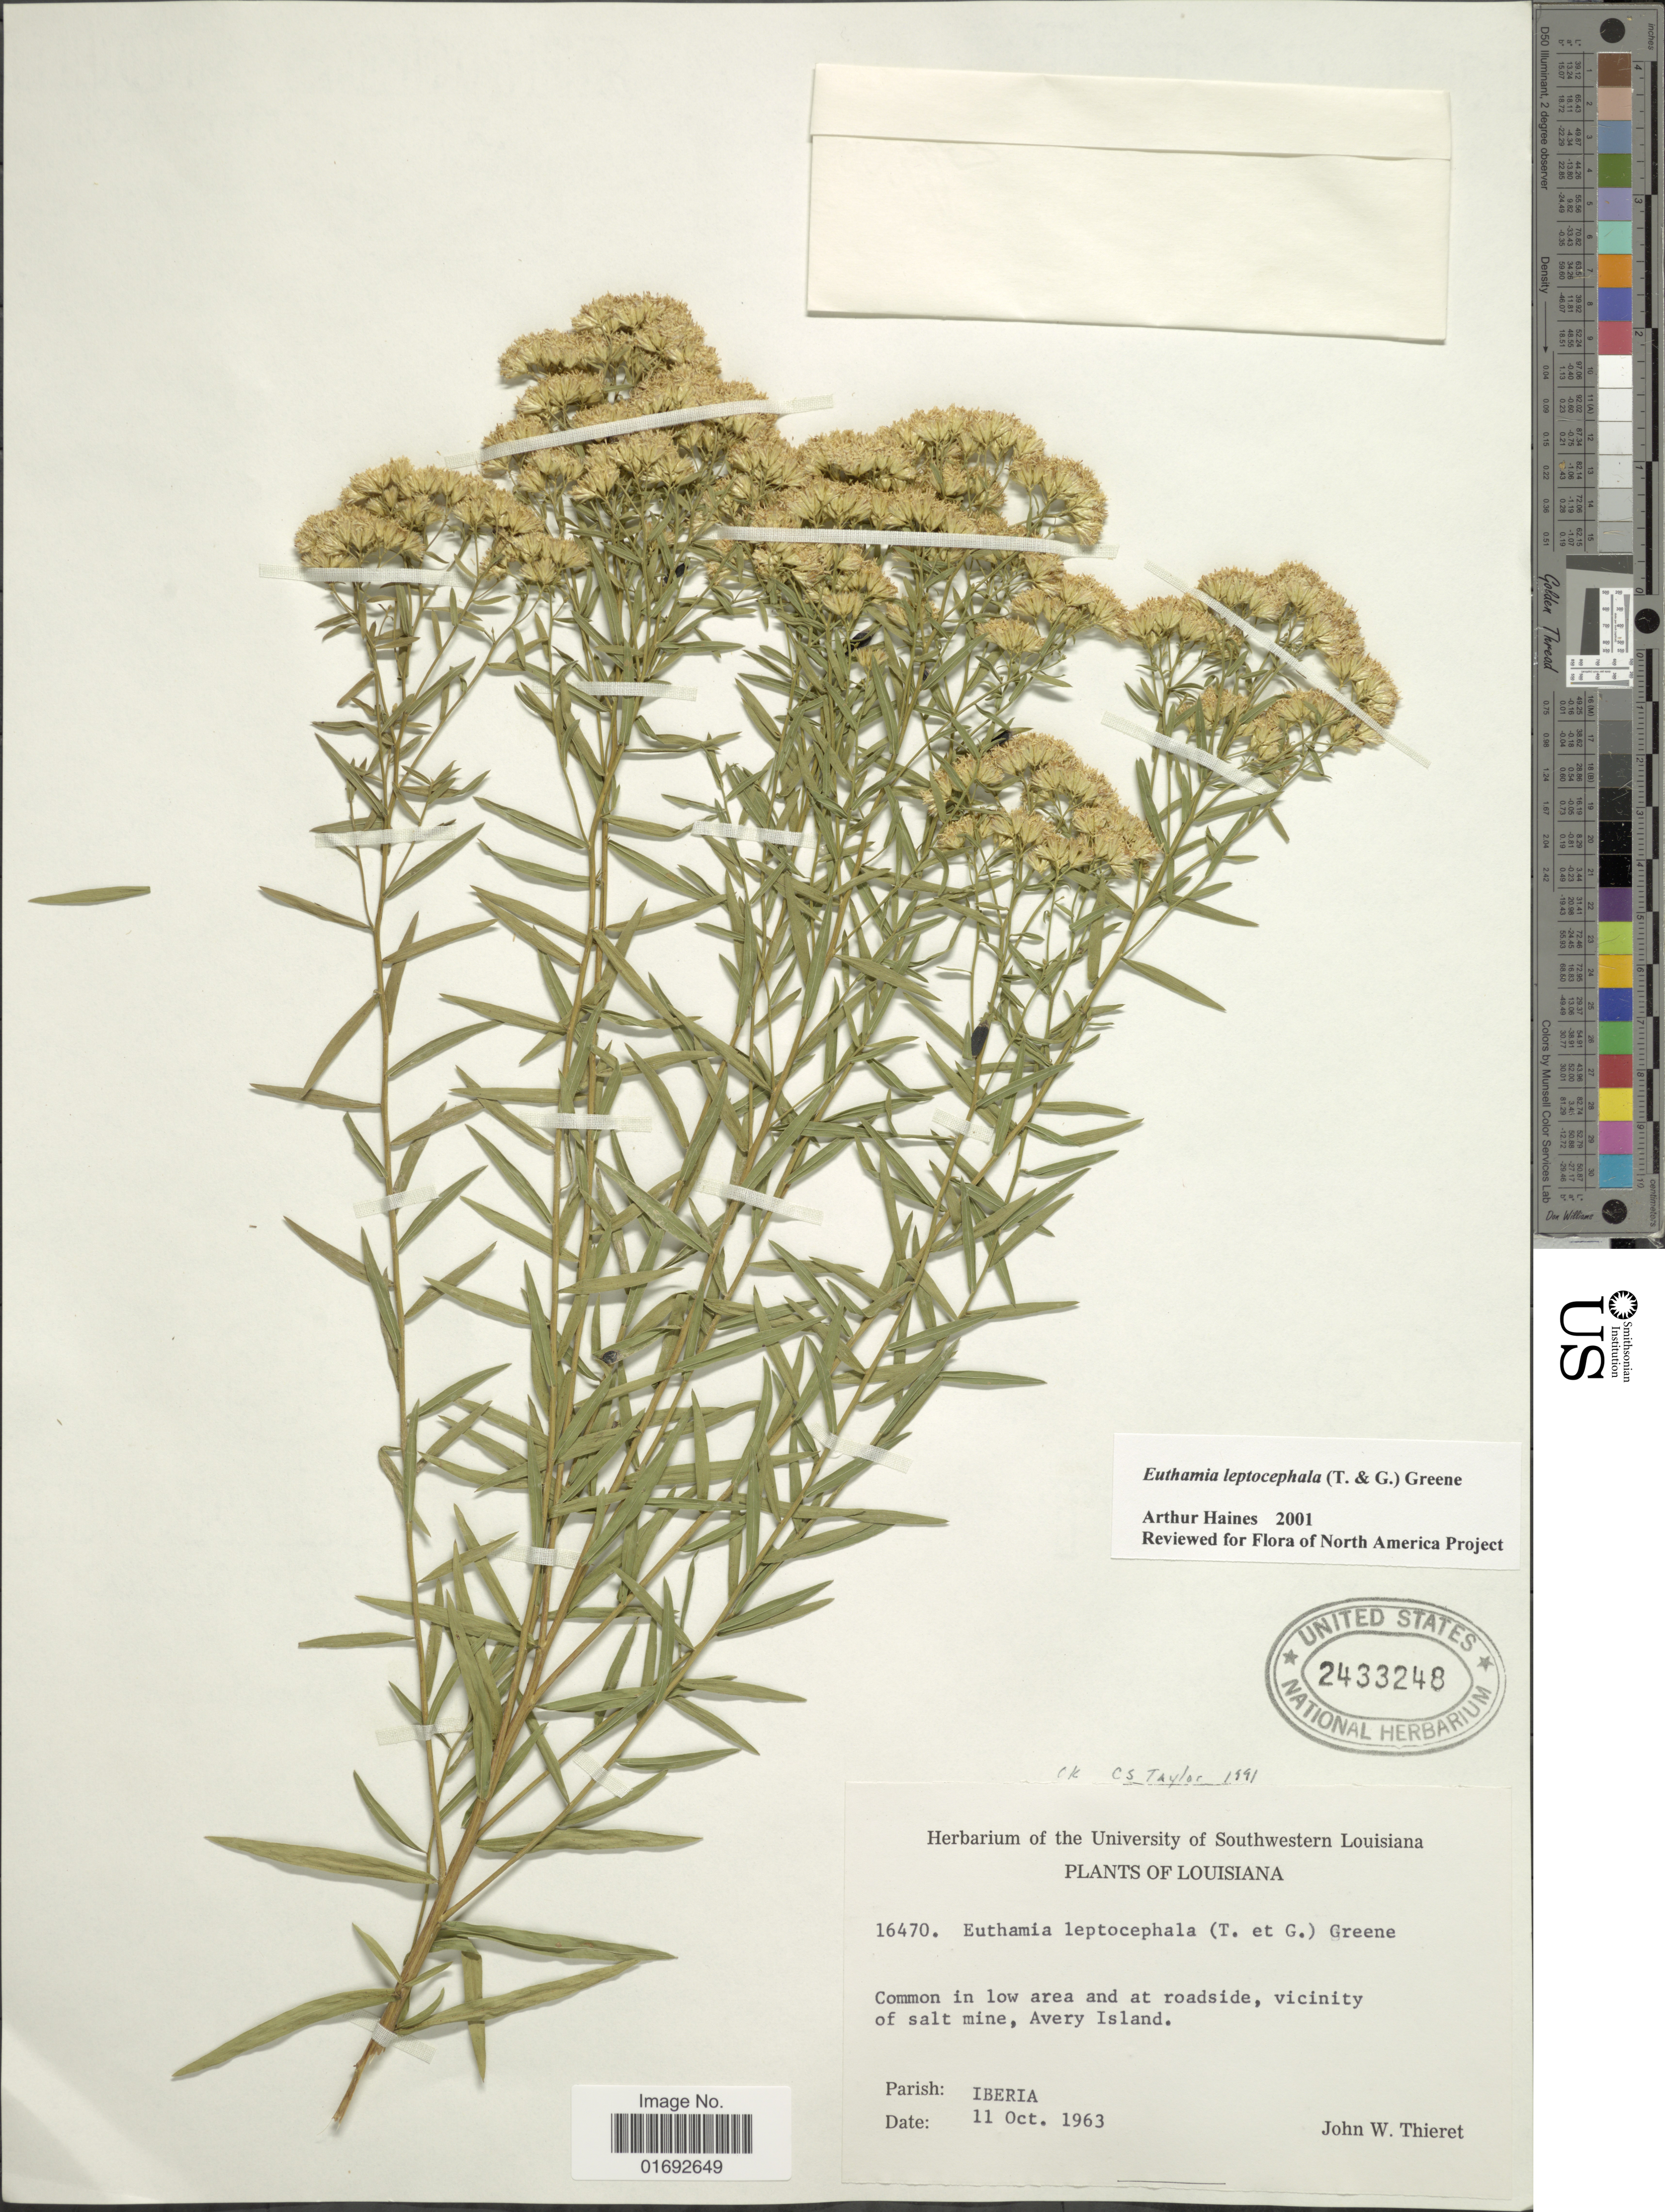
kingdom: Plantae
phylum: Tracheophyta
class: Magnoliopsida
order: Asterales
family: Asteraceae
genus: Euthamia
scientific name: Euthamia leptocephala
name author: (Torr. & A. Gray) Greene ex Porter & Britton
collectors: J. W. Thieret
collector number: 16470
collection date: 1963-10-11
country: United States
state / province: Louisiana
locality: Vicinity of salt mine, Avery Island, Parish Iberia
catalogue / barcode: US 2433248